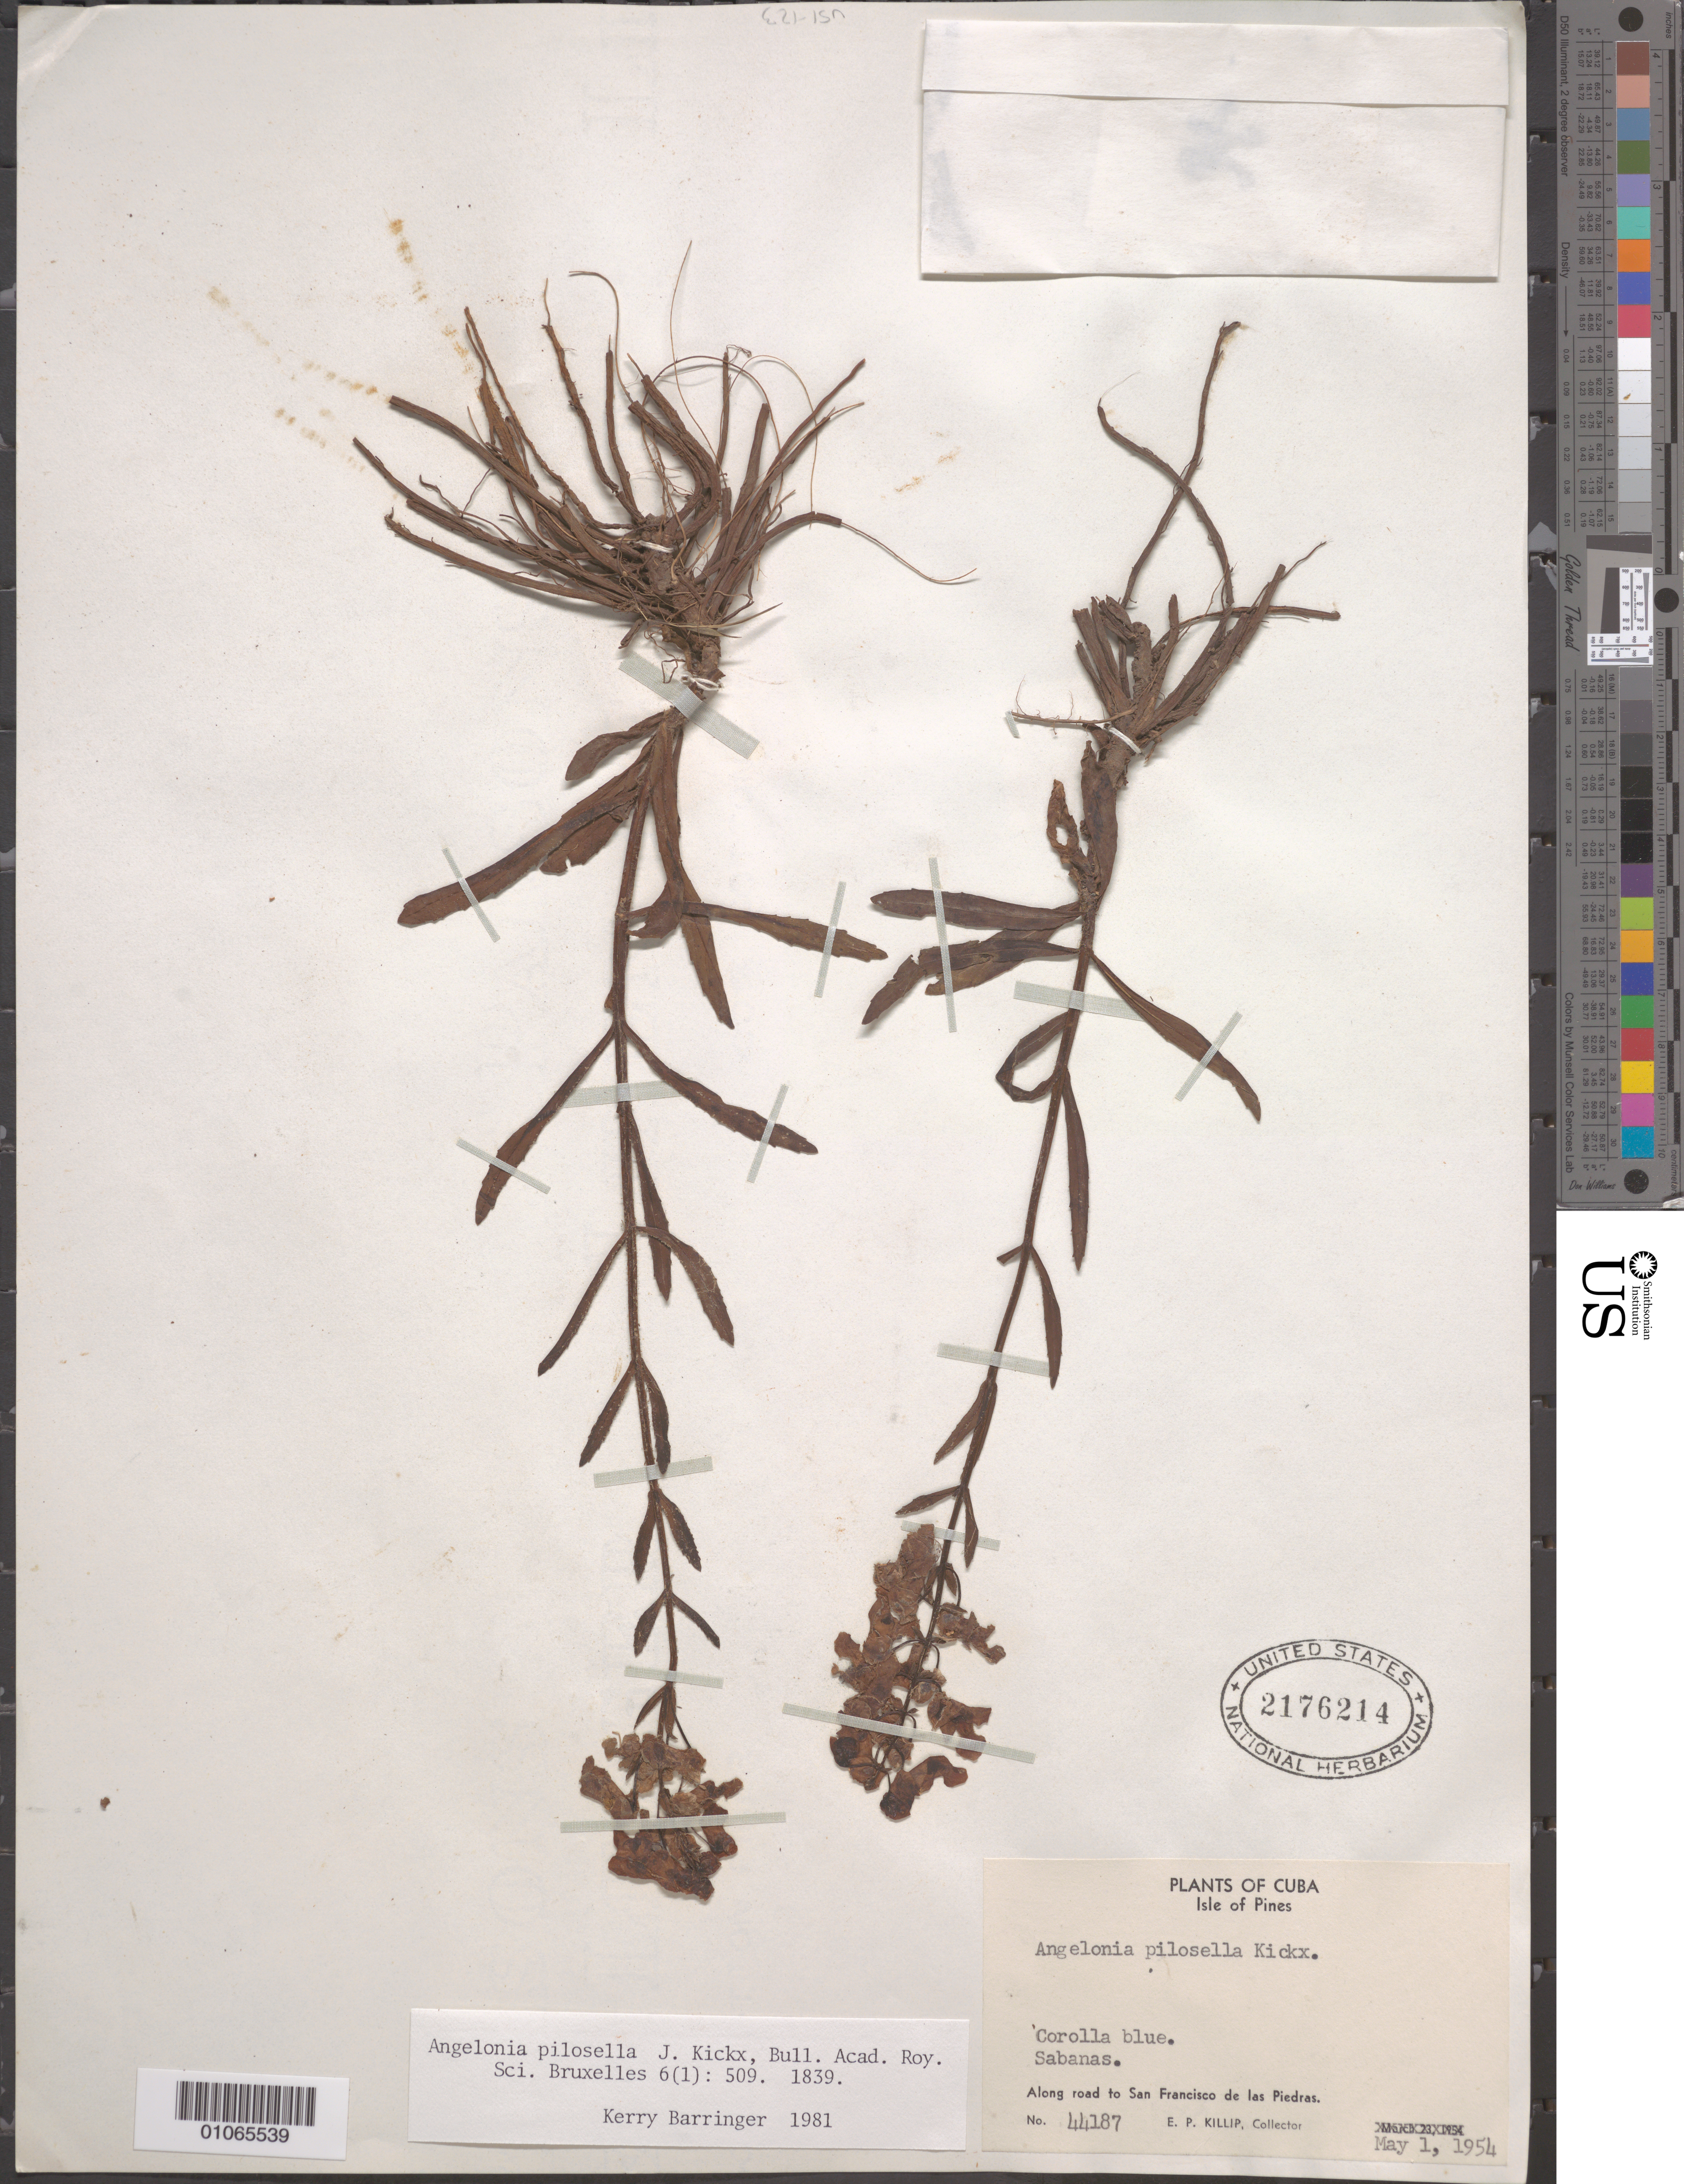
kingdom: Plantae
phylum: Tracheophyta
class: Magnoliopsida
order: Lamiales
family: Plantaginaceae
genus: Angelonia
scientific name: Angelonia pilosella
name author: J. Kickx f.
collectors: E. P. Killip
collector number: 44187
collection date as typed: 01 May 1954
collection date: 1954-05-01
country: Cuba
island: Isla de la Juventud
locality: Isle of Pines, Along road to San Francisco de las Pedras Savannas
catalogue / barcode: US 2176214